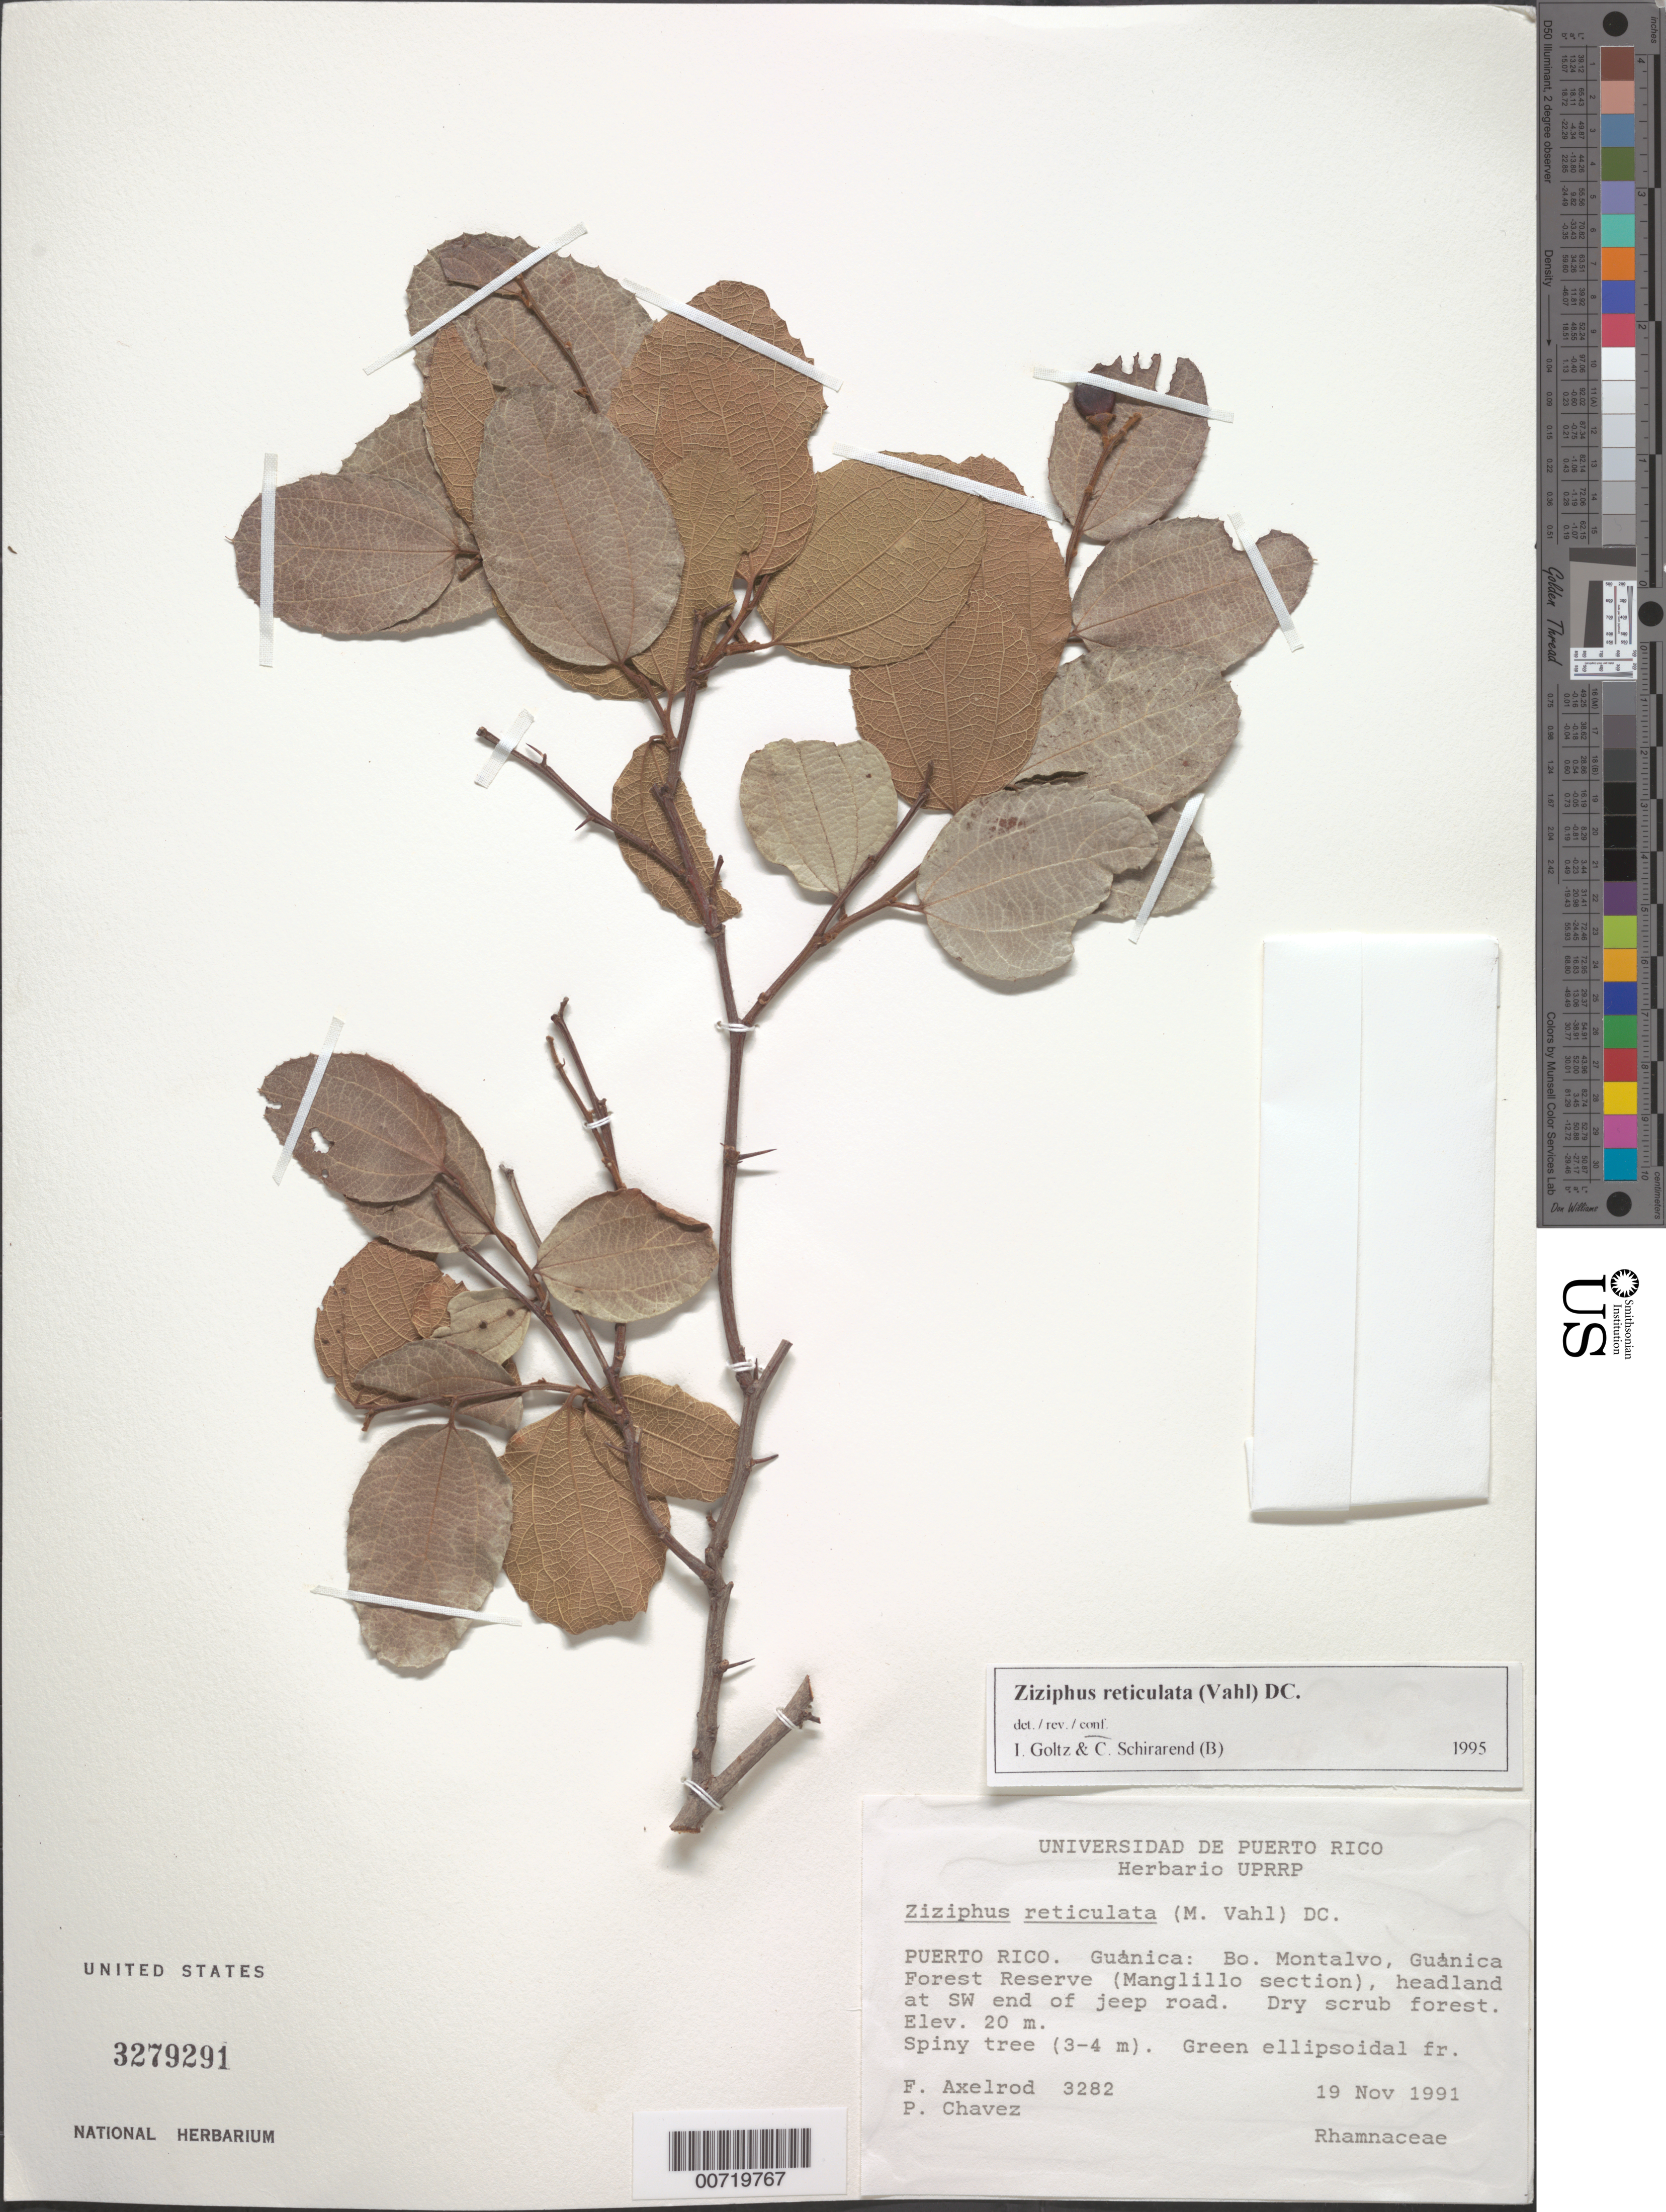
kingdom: Plantae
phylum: Tracheophyta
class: Magnoliopsida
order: Rosales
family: Rhamnaceae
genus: Sarcomphalus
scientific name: Sarcomphalus reticulatus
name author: (Vahl) Urb.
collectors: F. S. Axelrod & P. Chavez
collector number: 3282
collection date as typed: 19 Nov 1991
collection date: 1991-11-19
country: Puerto Rico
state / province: Guánica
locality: Guánica: Bo. Montalvo, Guánica Forest Reserve (Manglillo section), headland at SW end of Jeep Road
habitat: Dry scrub forest.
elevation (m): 20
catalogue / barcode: US 3279291